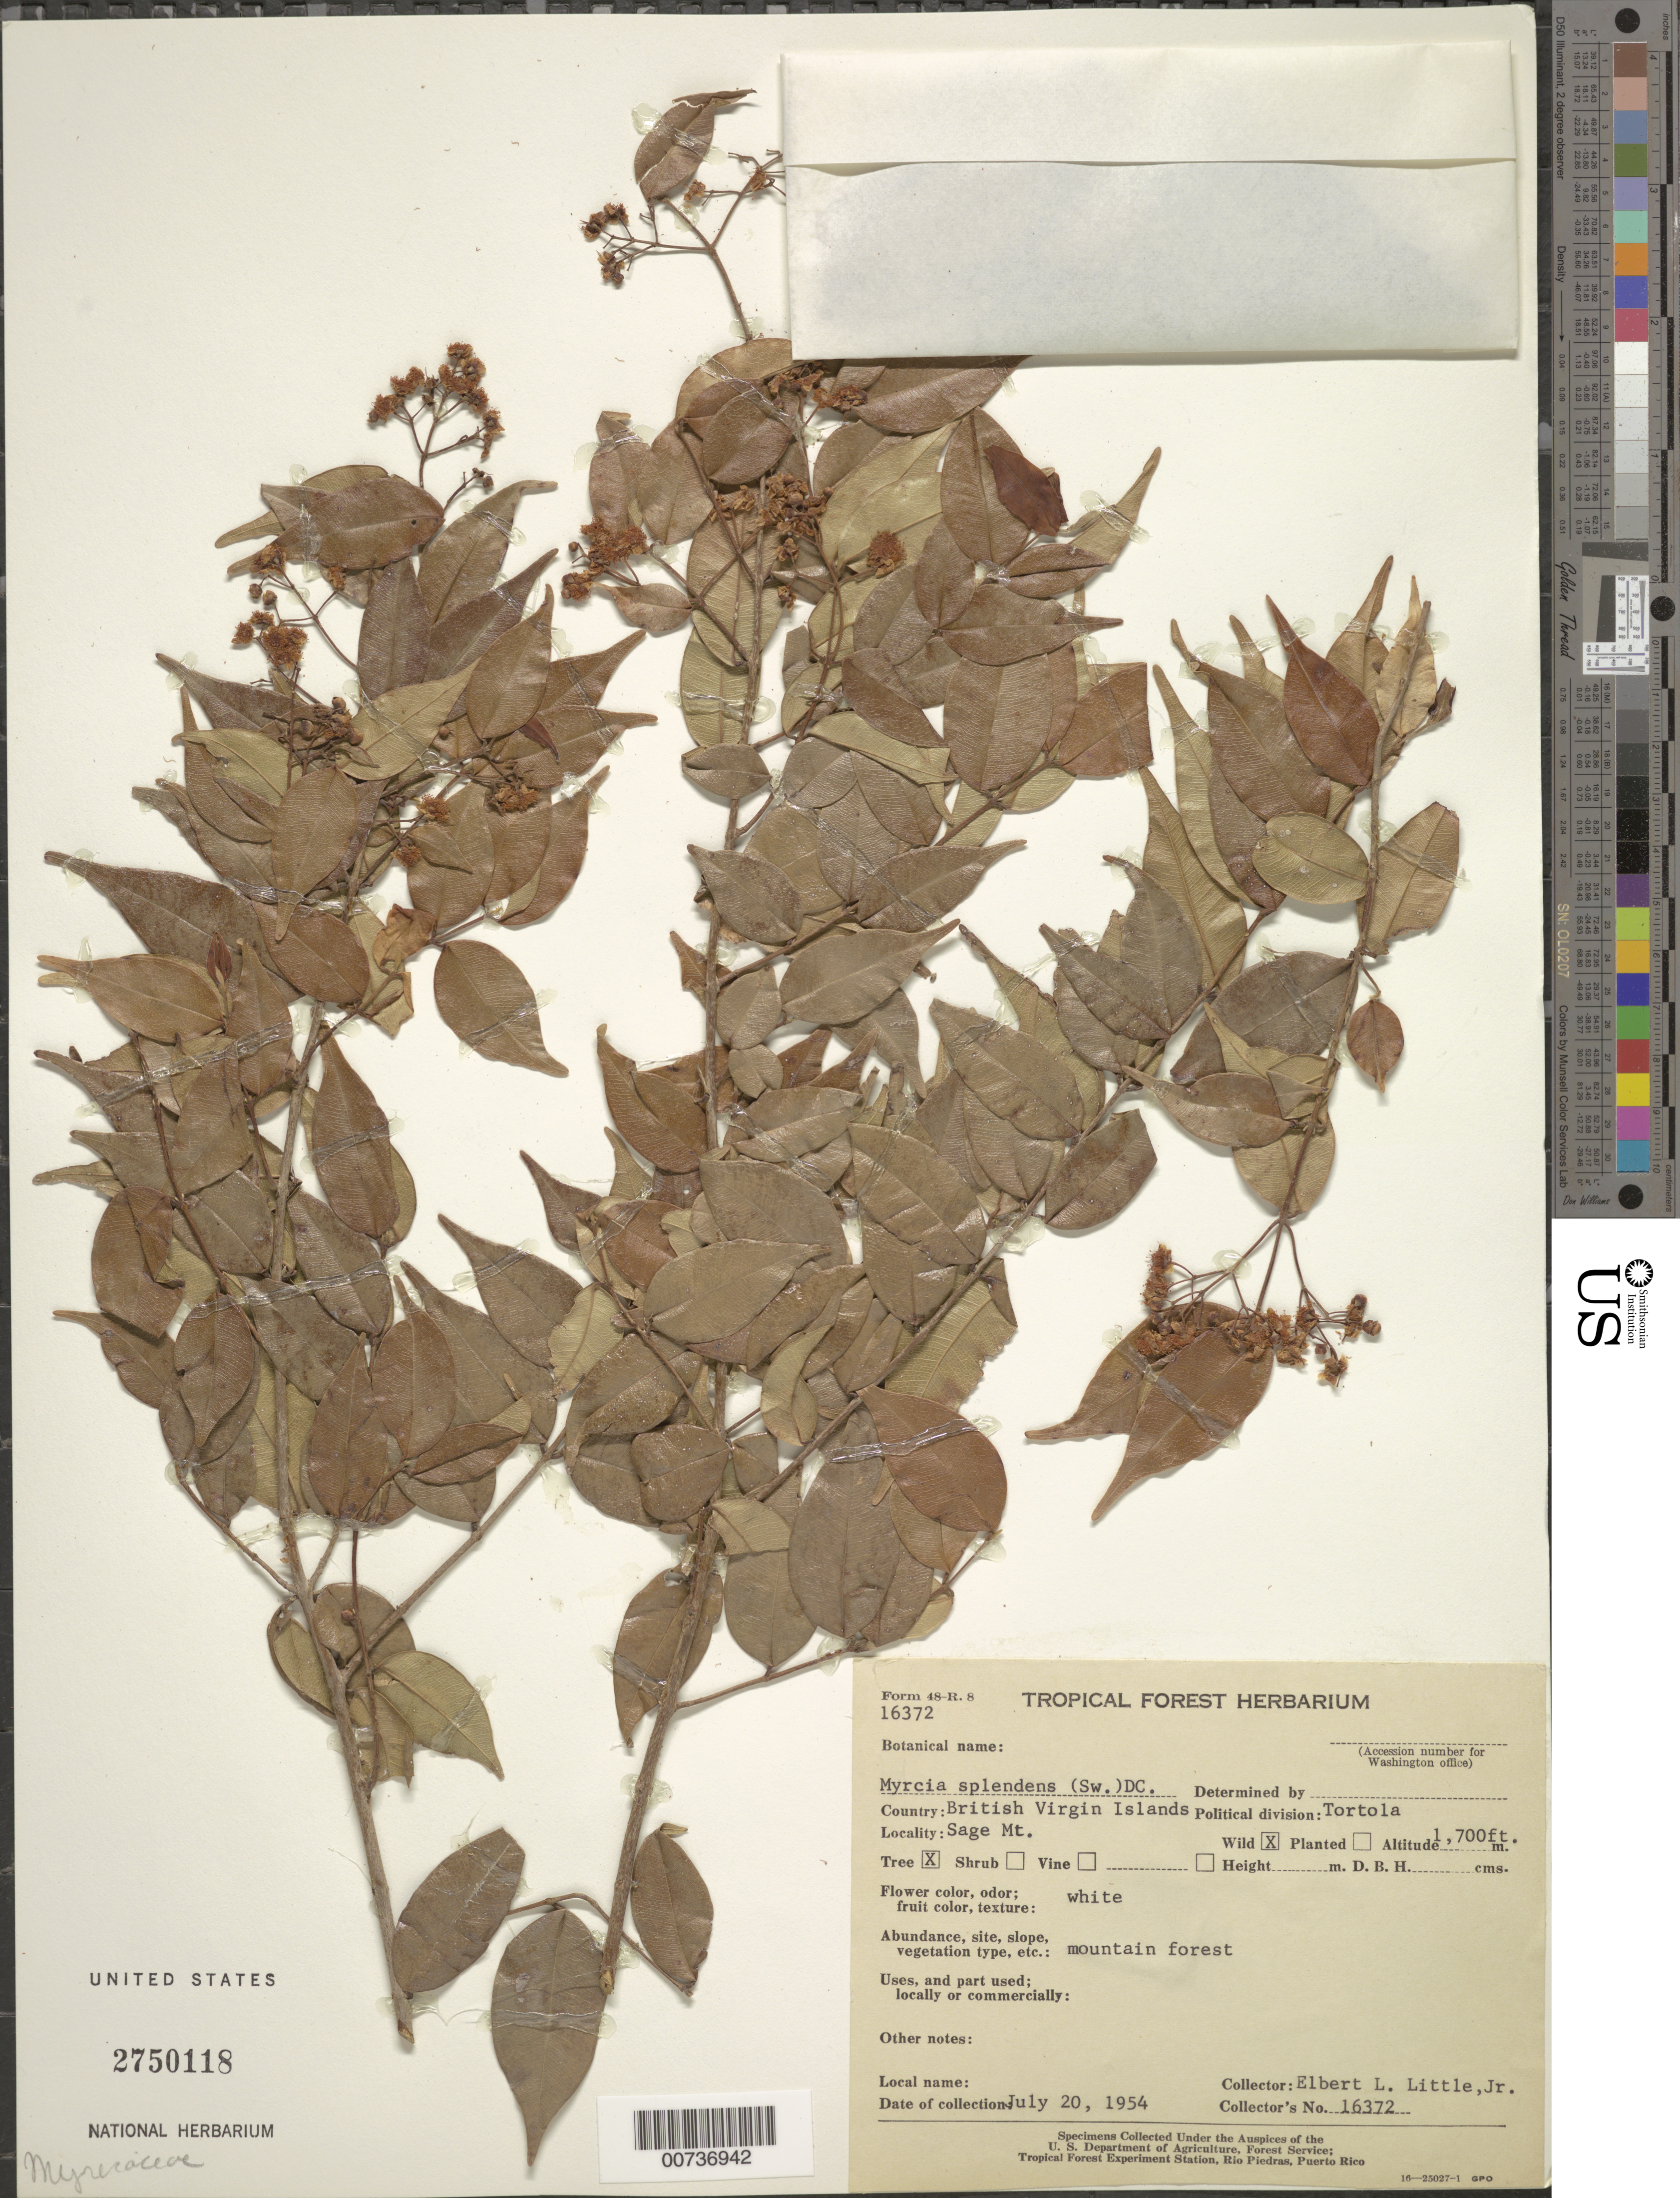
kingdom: Plantae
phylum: Tracheophyta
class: Magnoliopsida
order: Myrtales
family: Myrtaceae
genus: Myrcia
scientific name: Myrcia splendens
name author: (Sw.) DC.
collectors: E. L. Little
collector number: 16372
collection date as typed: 20 Jul 1954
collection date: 1954-07-20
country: British Virgin Islands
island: Tortola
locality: Sage Mountain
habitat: Mountain forest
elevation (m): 518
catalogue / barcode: US 2750118